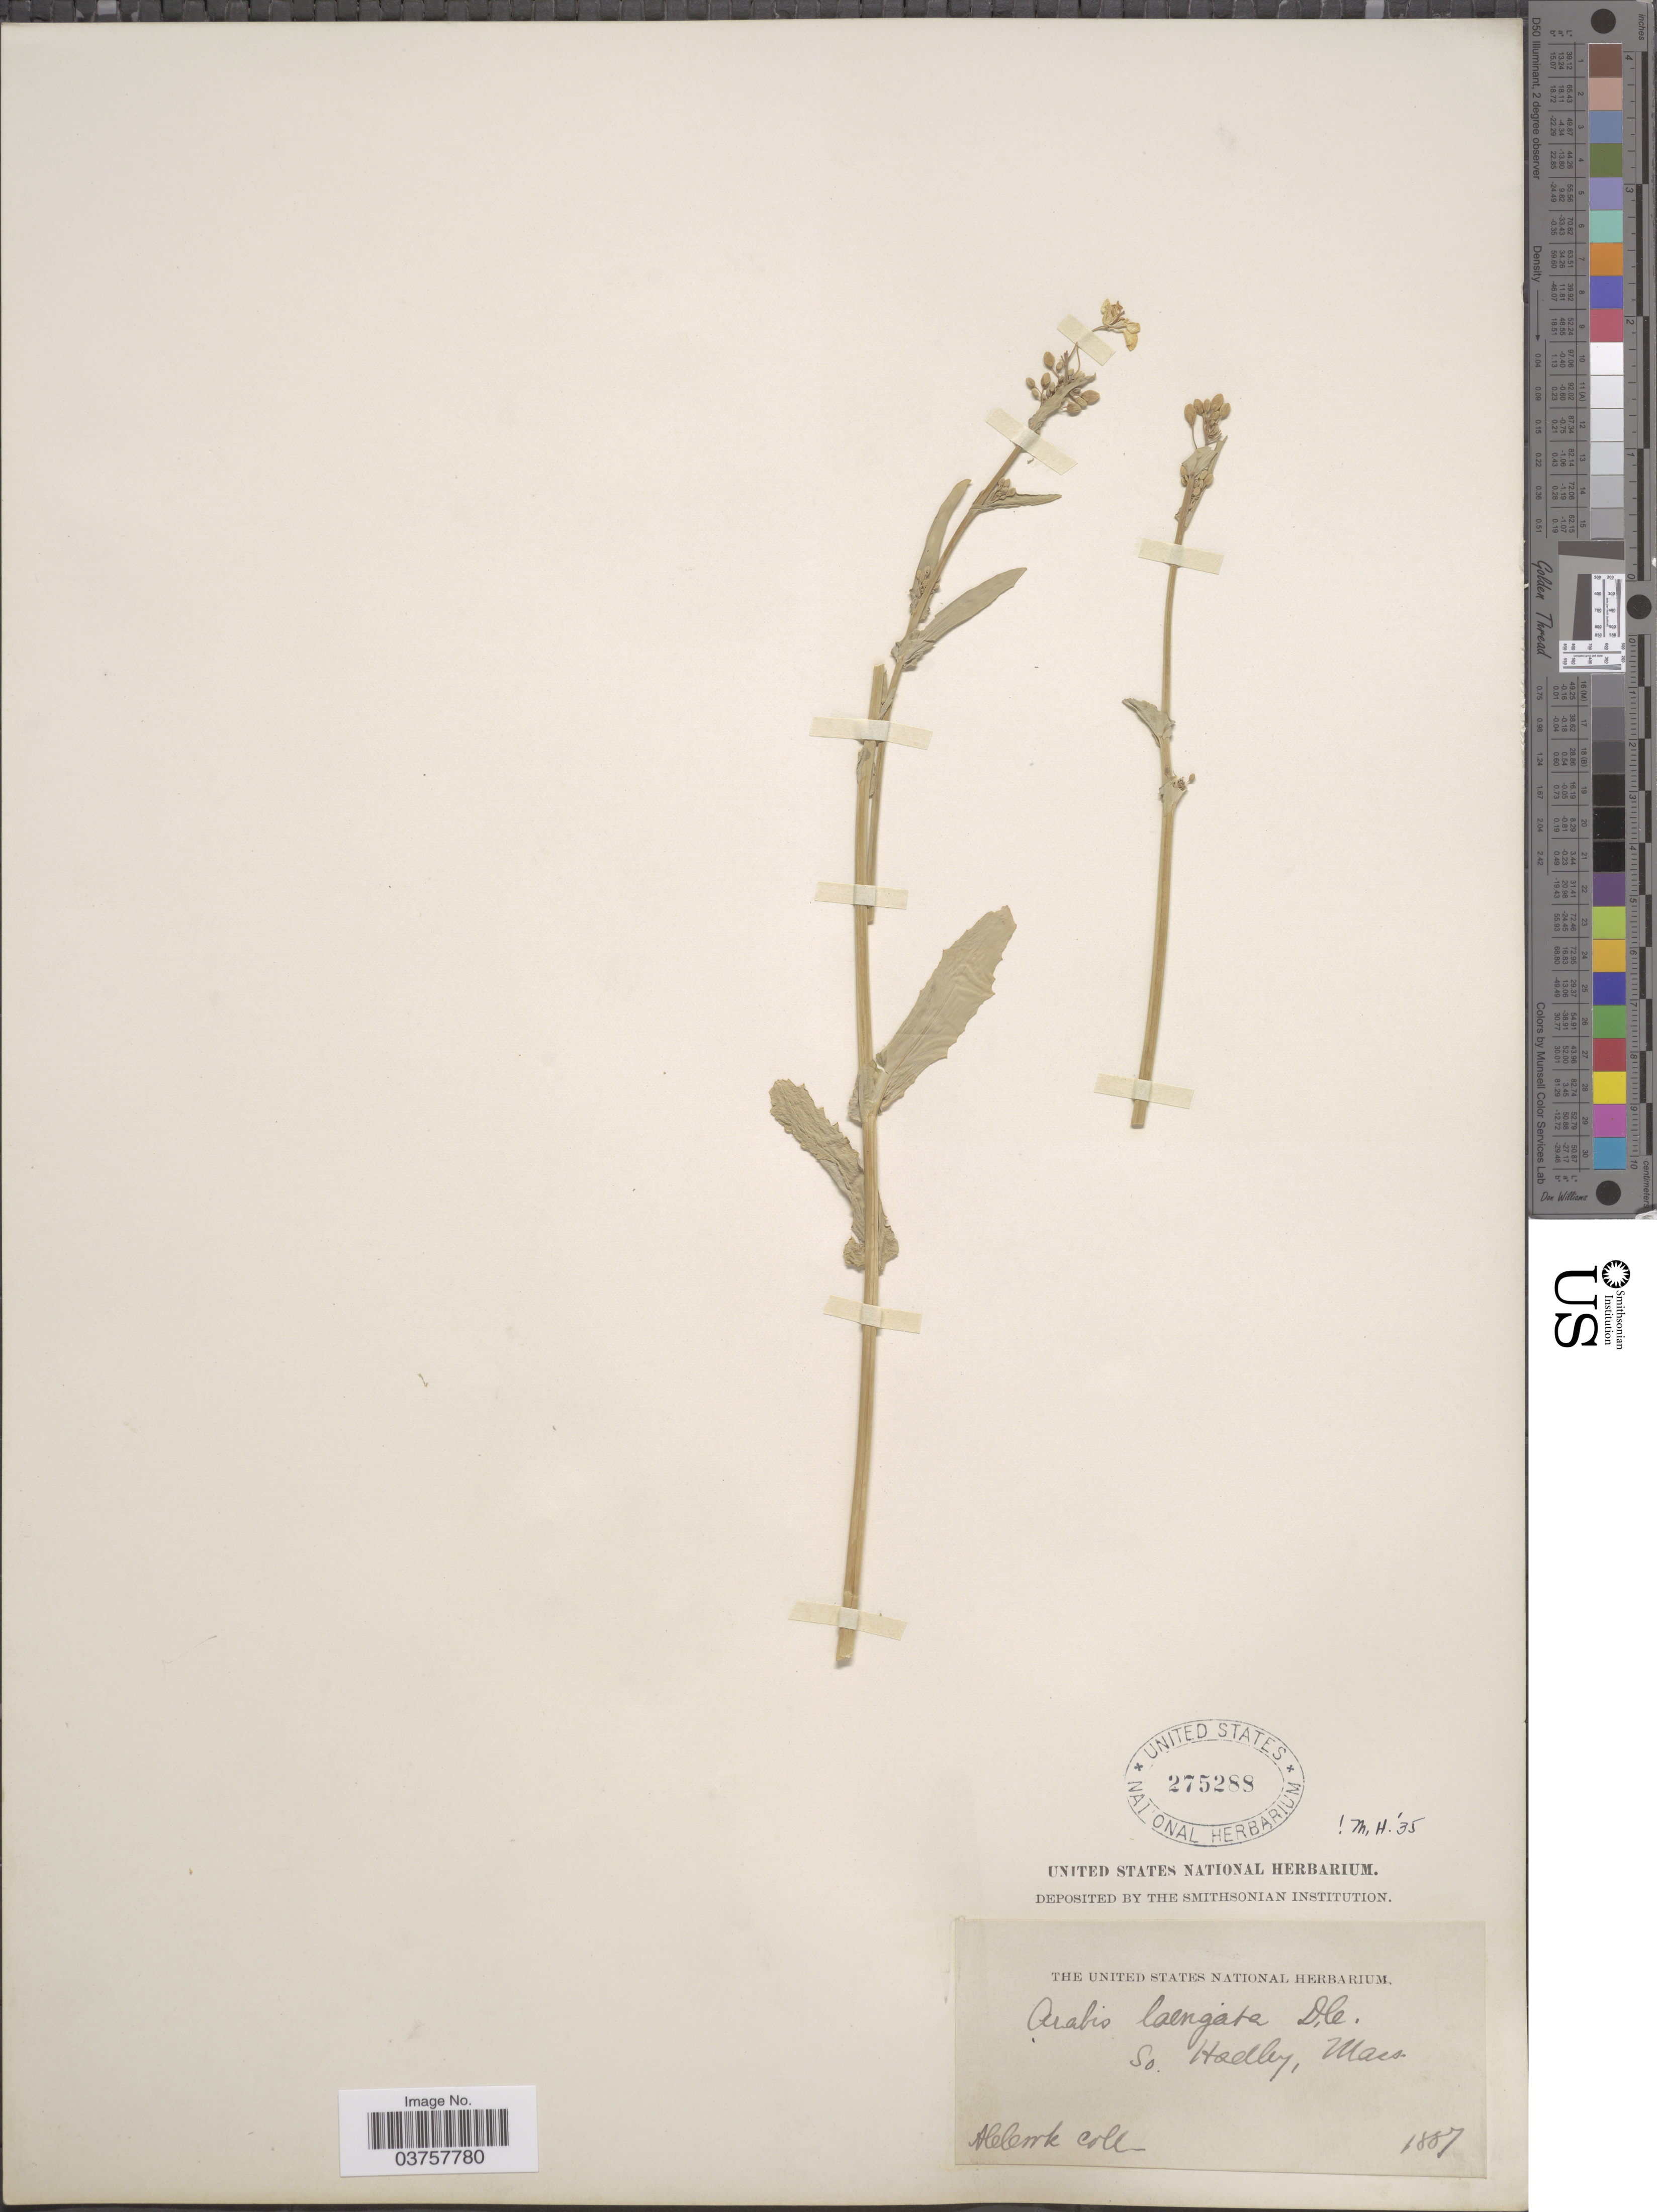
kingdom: Plantae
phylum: Tracheophyta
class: Magnoliopsida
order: Brassicales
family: Brassicaceae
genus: Arabis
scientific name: Arabis laevigata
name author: (Muhl. ex Willd.) Poir.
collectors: A. Cook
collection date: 1887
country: United States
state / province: Massachusetts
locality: So. Hadley.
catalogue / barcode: US 275288